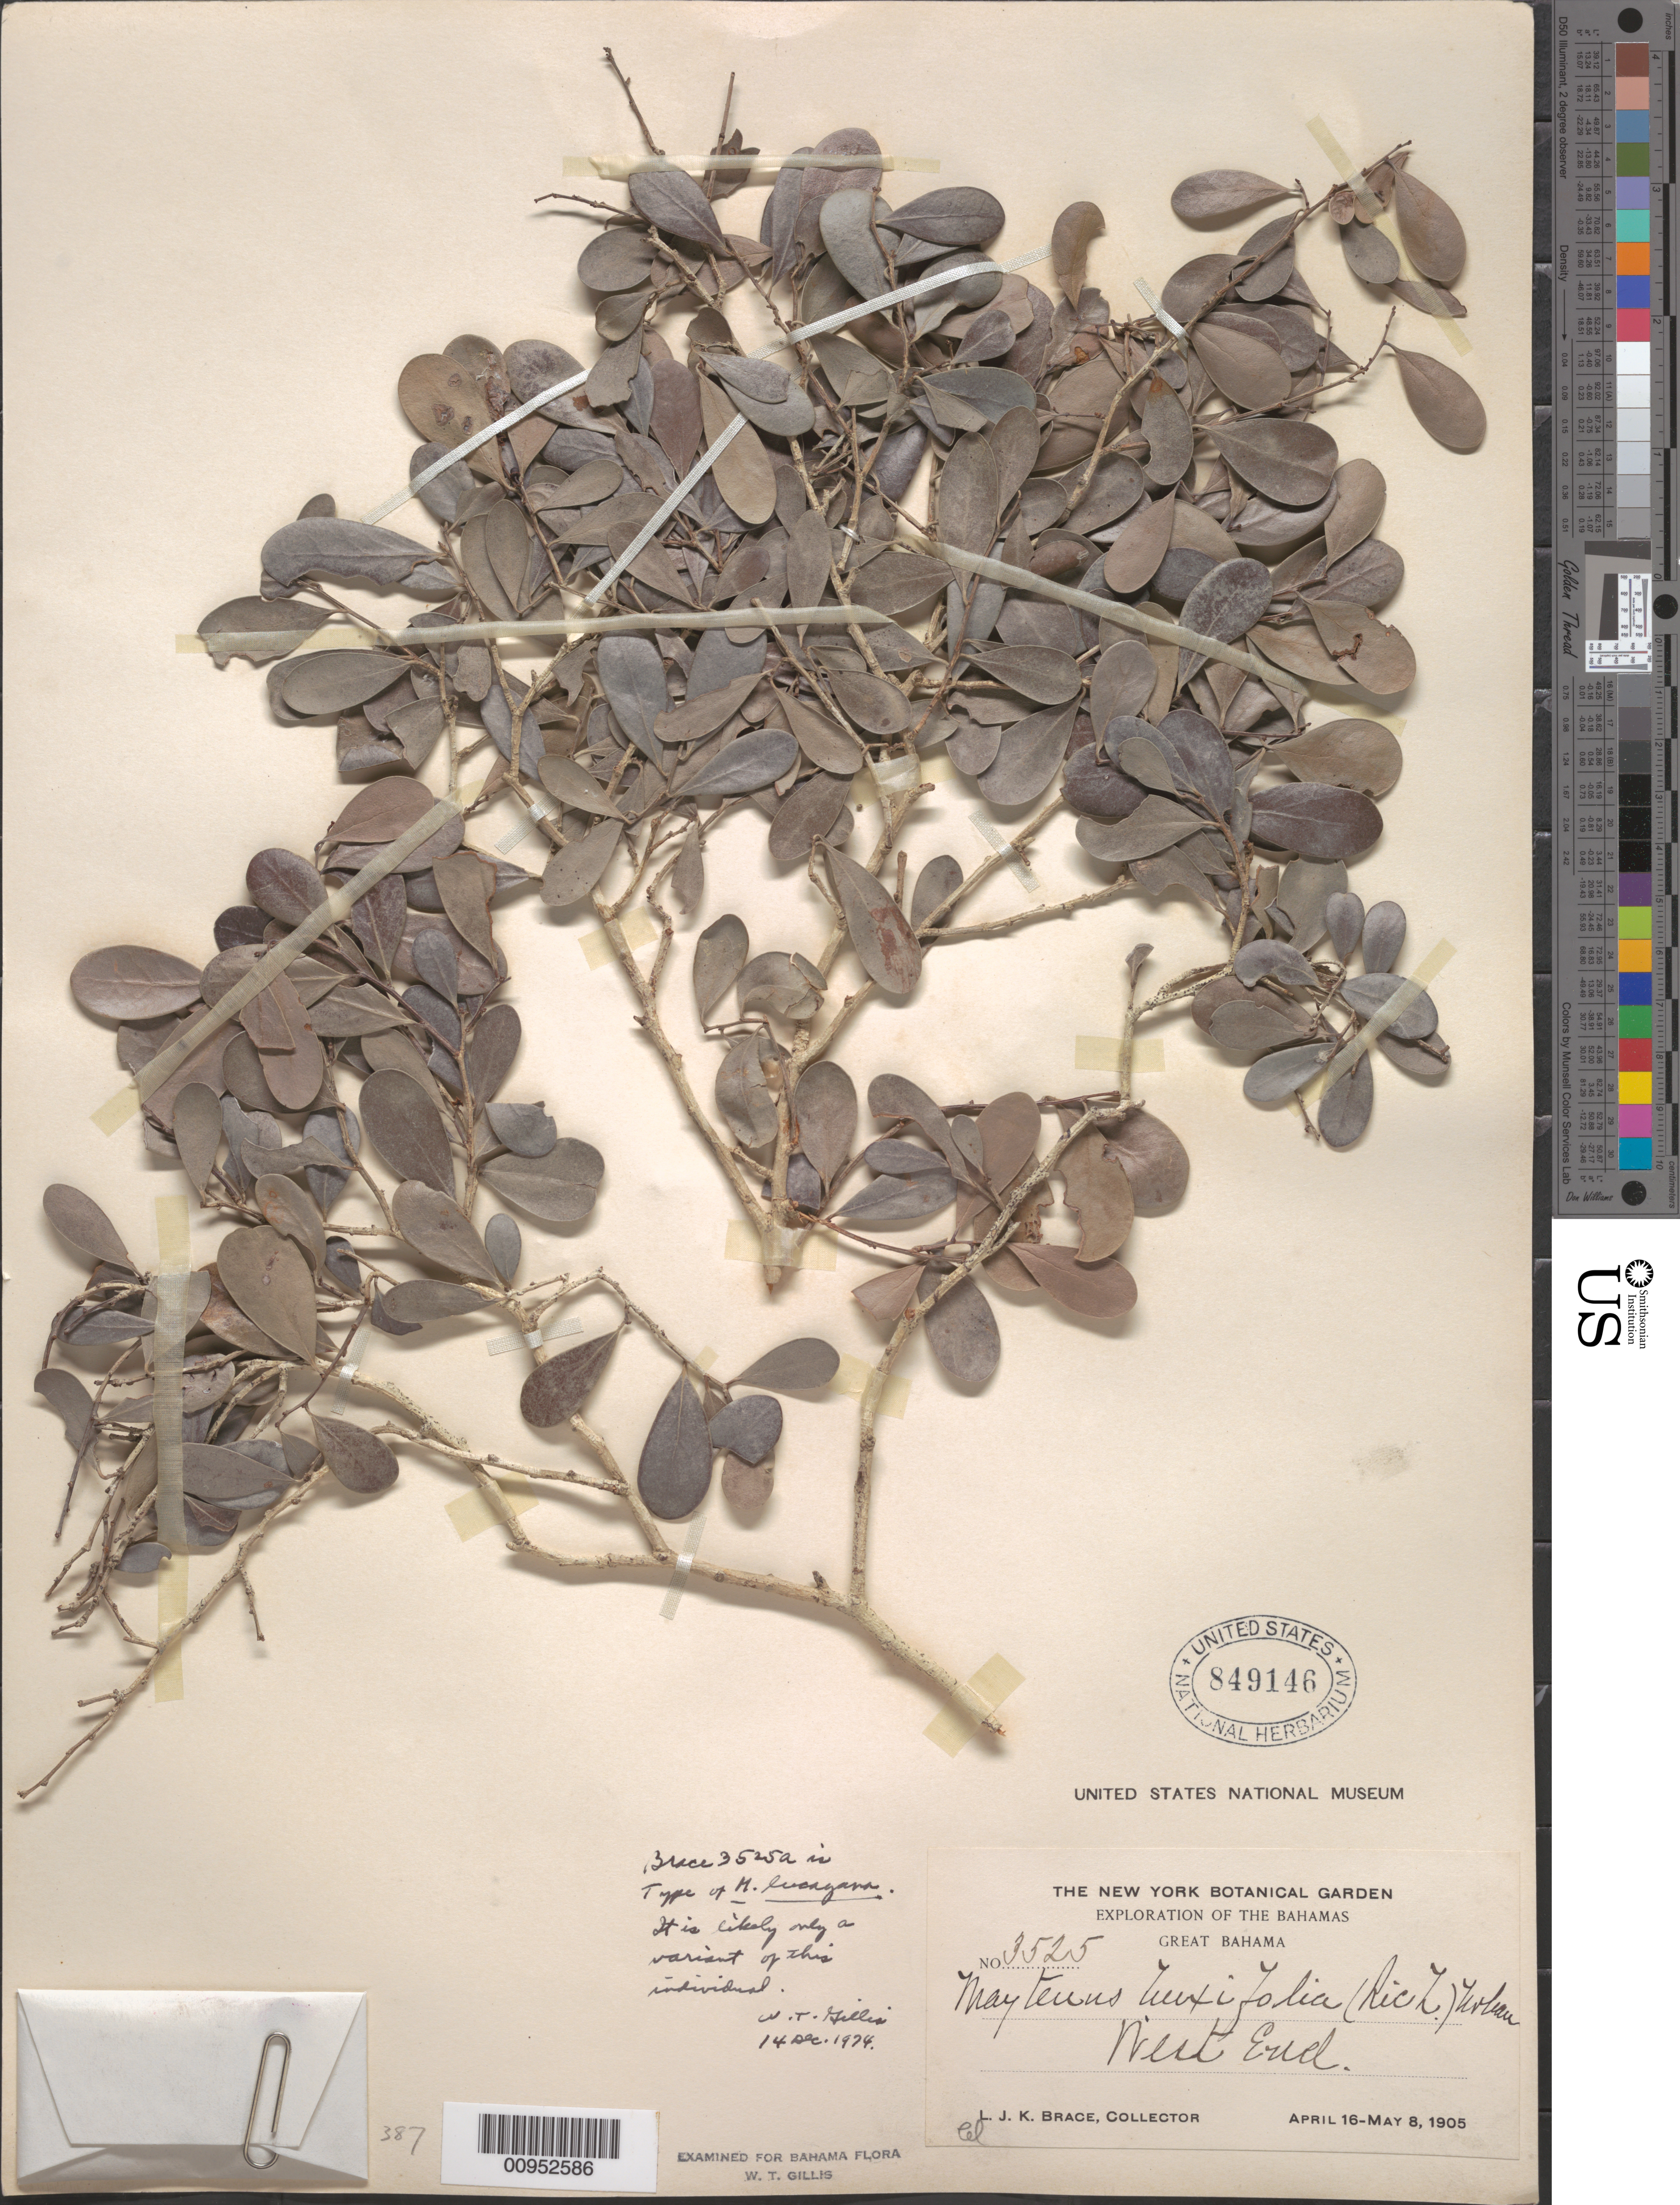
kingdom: Plantae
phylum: Tracheophyta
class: Magnoliopsida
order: Celastrales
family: Celastraceae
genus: Maytenus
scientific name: Maytenus buxifolia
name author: (A. Rich.) Griseb.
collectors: L. J. K. Brace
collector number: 3525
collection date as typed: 16 Apr 1905 to 08 May 1905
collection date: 1905-04-16/1905-05-08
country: Bahamas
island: Great Bahama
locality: West End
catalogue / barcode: US 849146